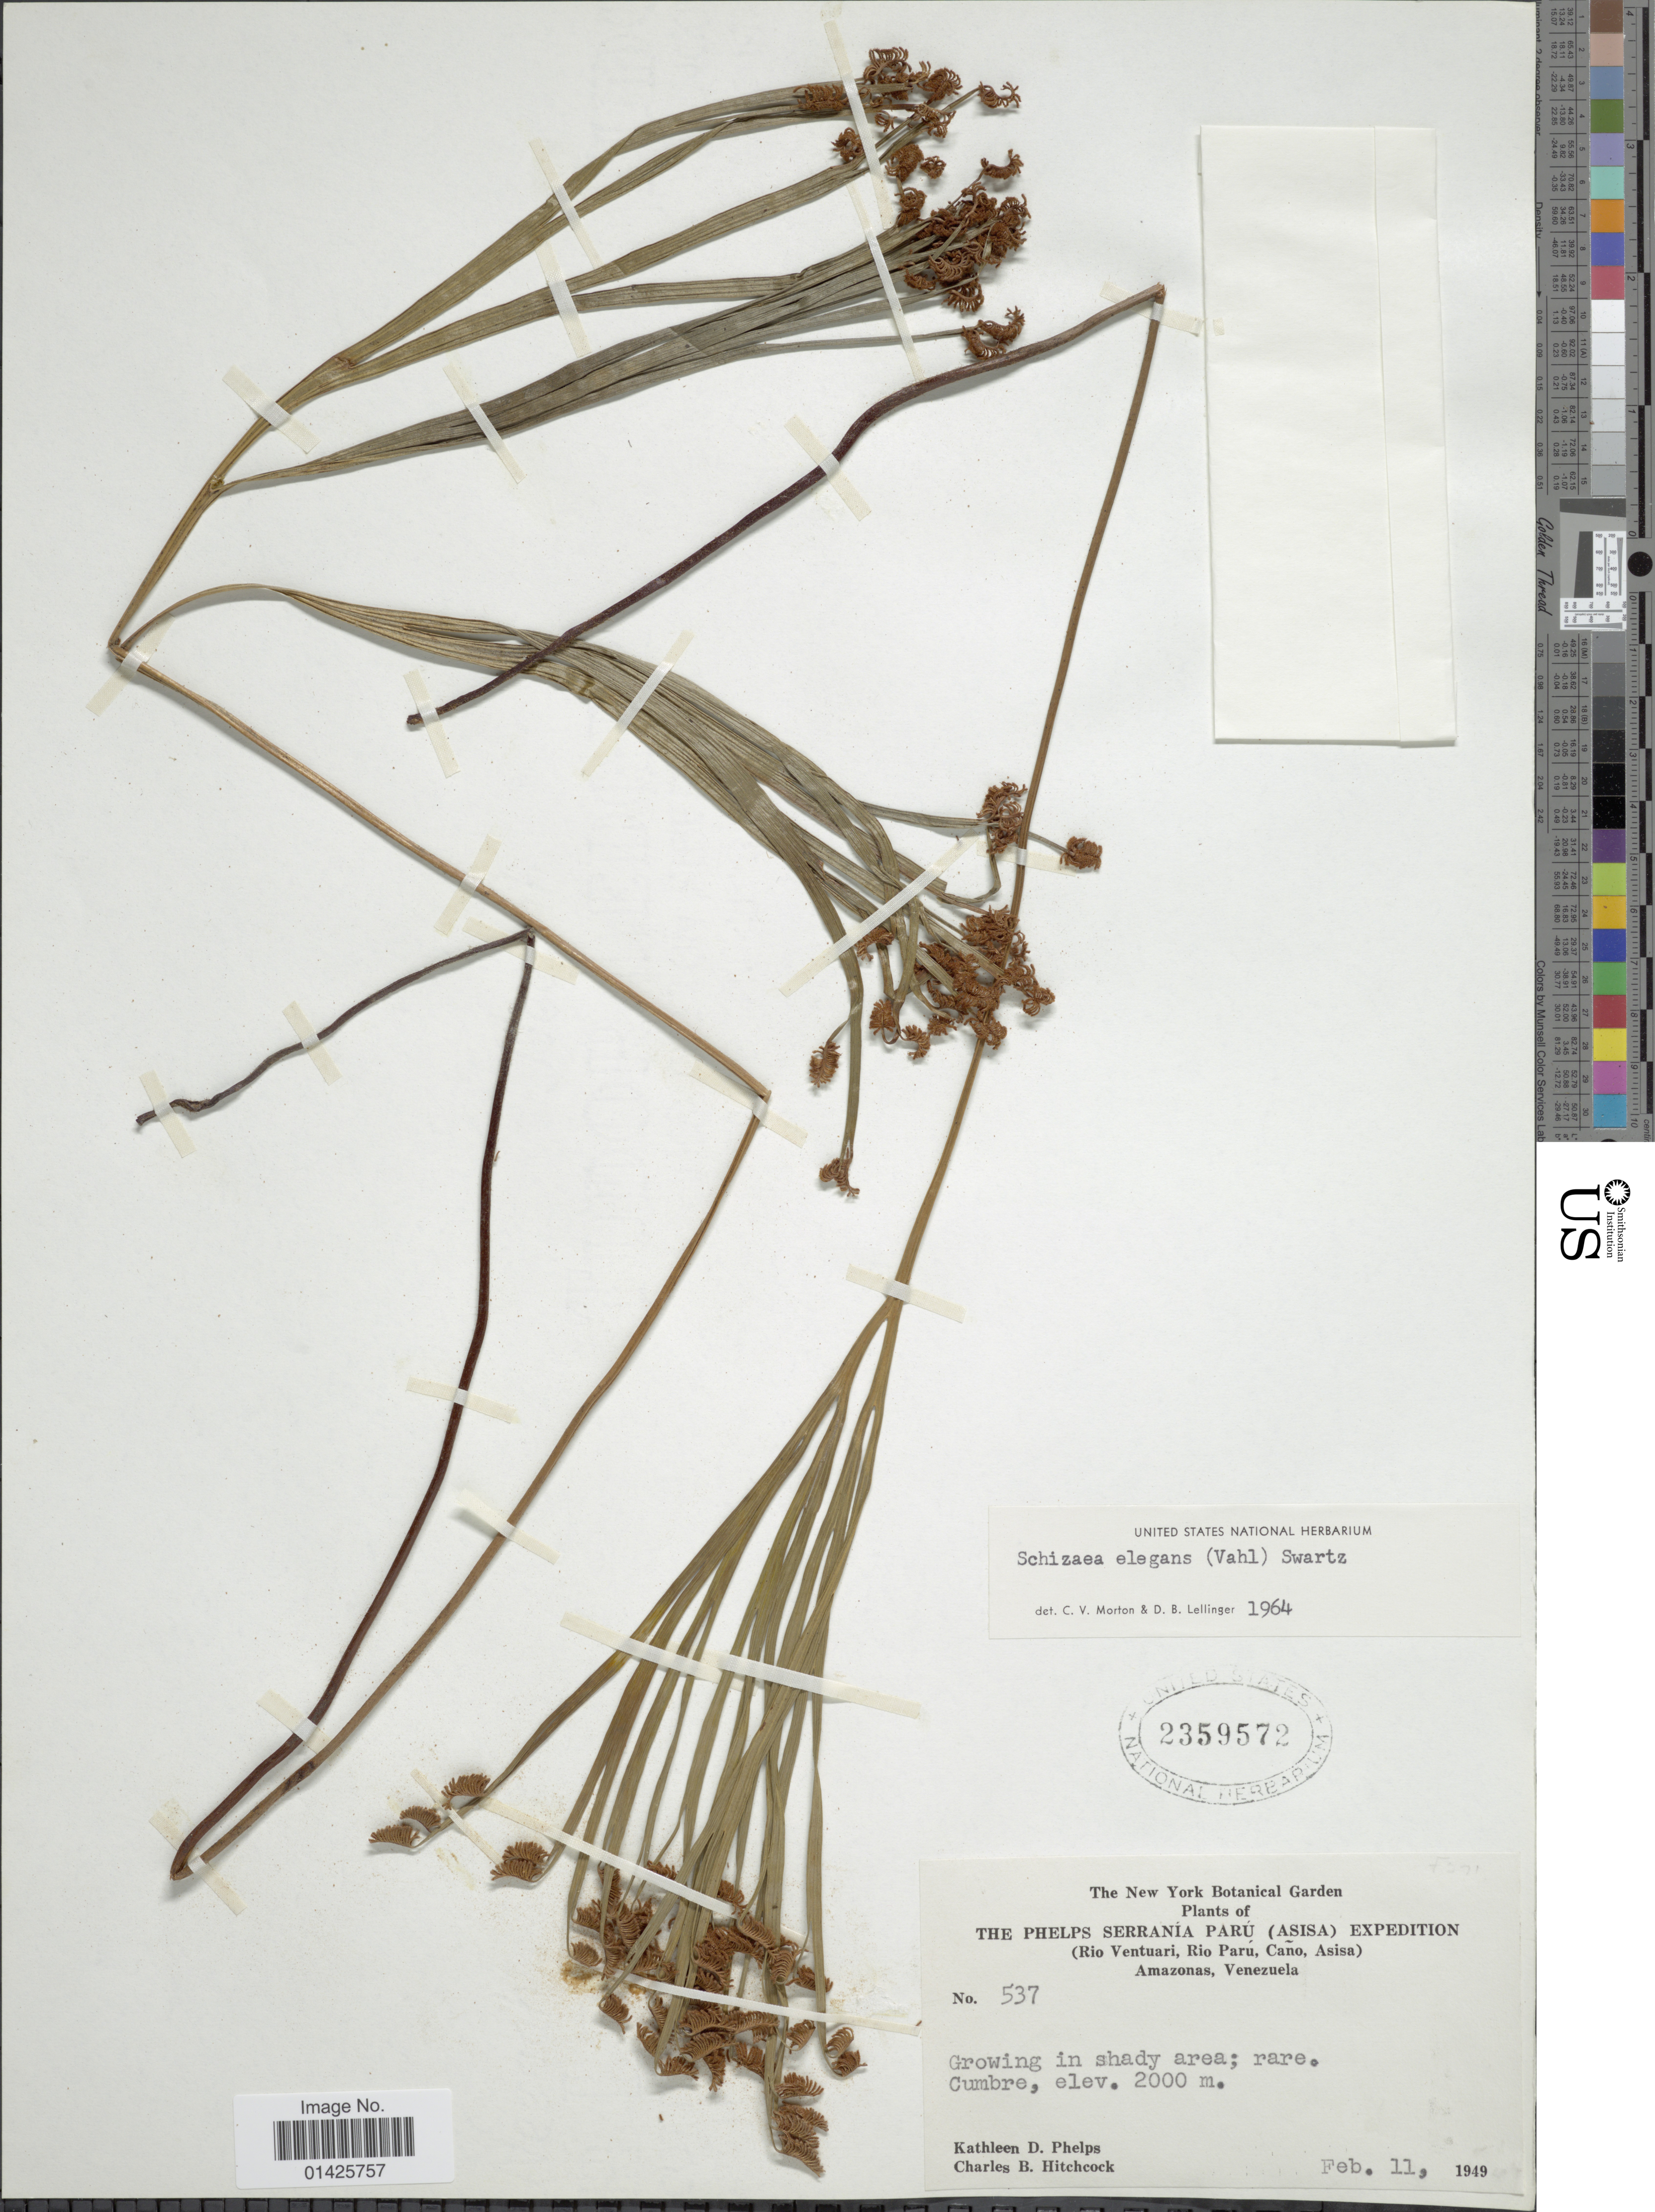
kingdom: Plantae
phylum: Tracheophyta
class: Polypodiopsida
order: Schizaeales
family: Schizaeaceae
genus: Schizaea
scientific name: Schizaea elegans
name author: (Vahl) Sw.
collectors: K. D. Phelps & C. B. Hitchcock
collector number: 537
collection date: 1949-02-11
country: Colombia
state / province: Amazônas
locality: Rio Ventuari, Rio Paru, Caño, Asisa), growing in shady area, rare, Cumbre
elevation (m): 2000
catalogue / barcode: US 2359572